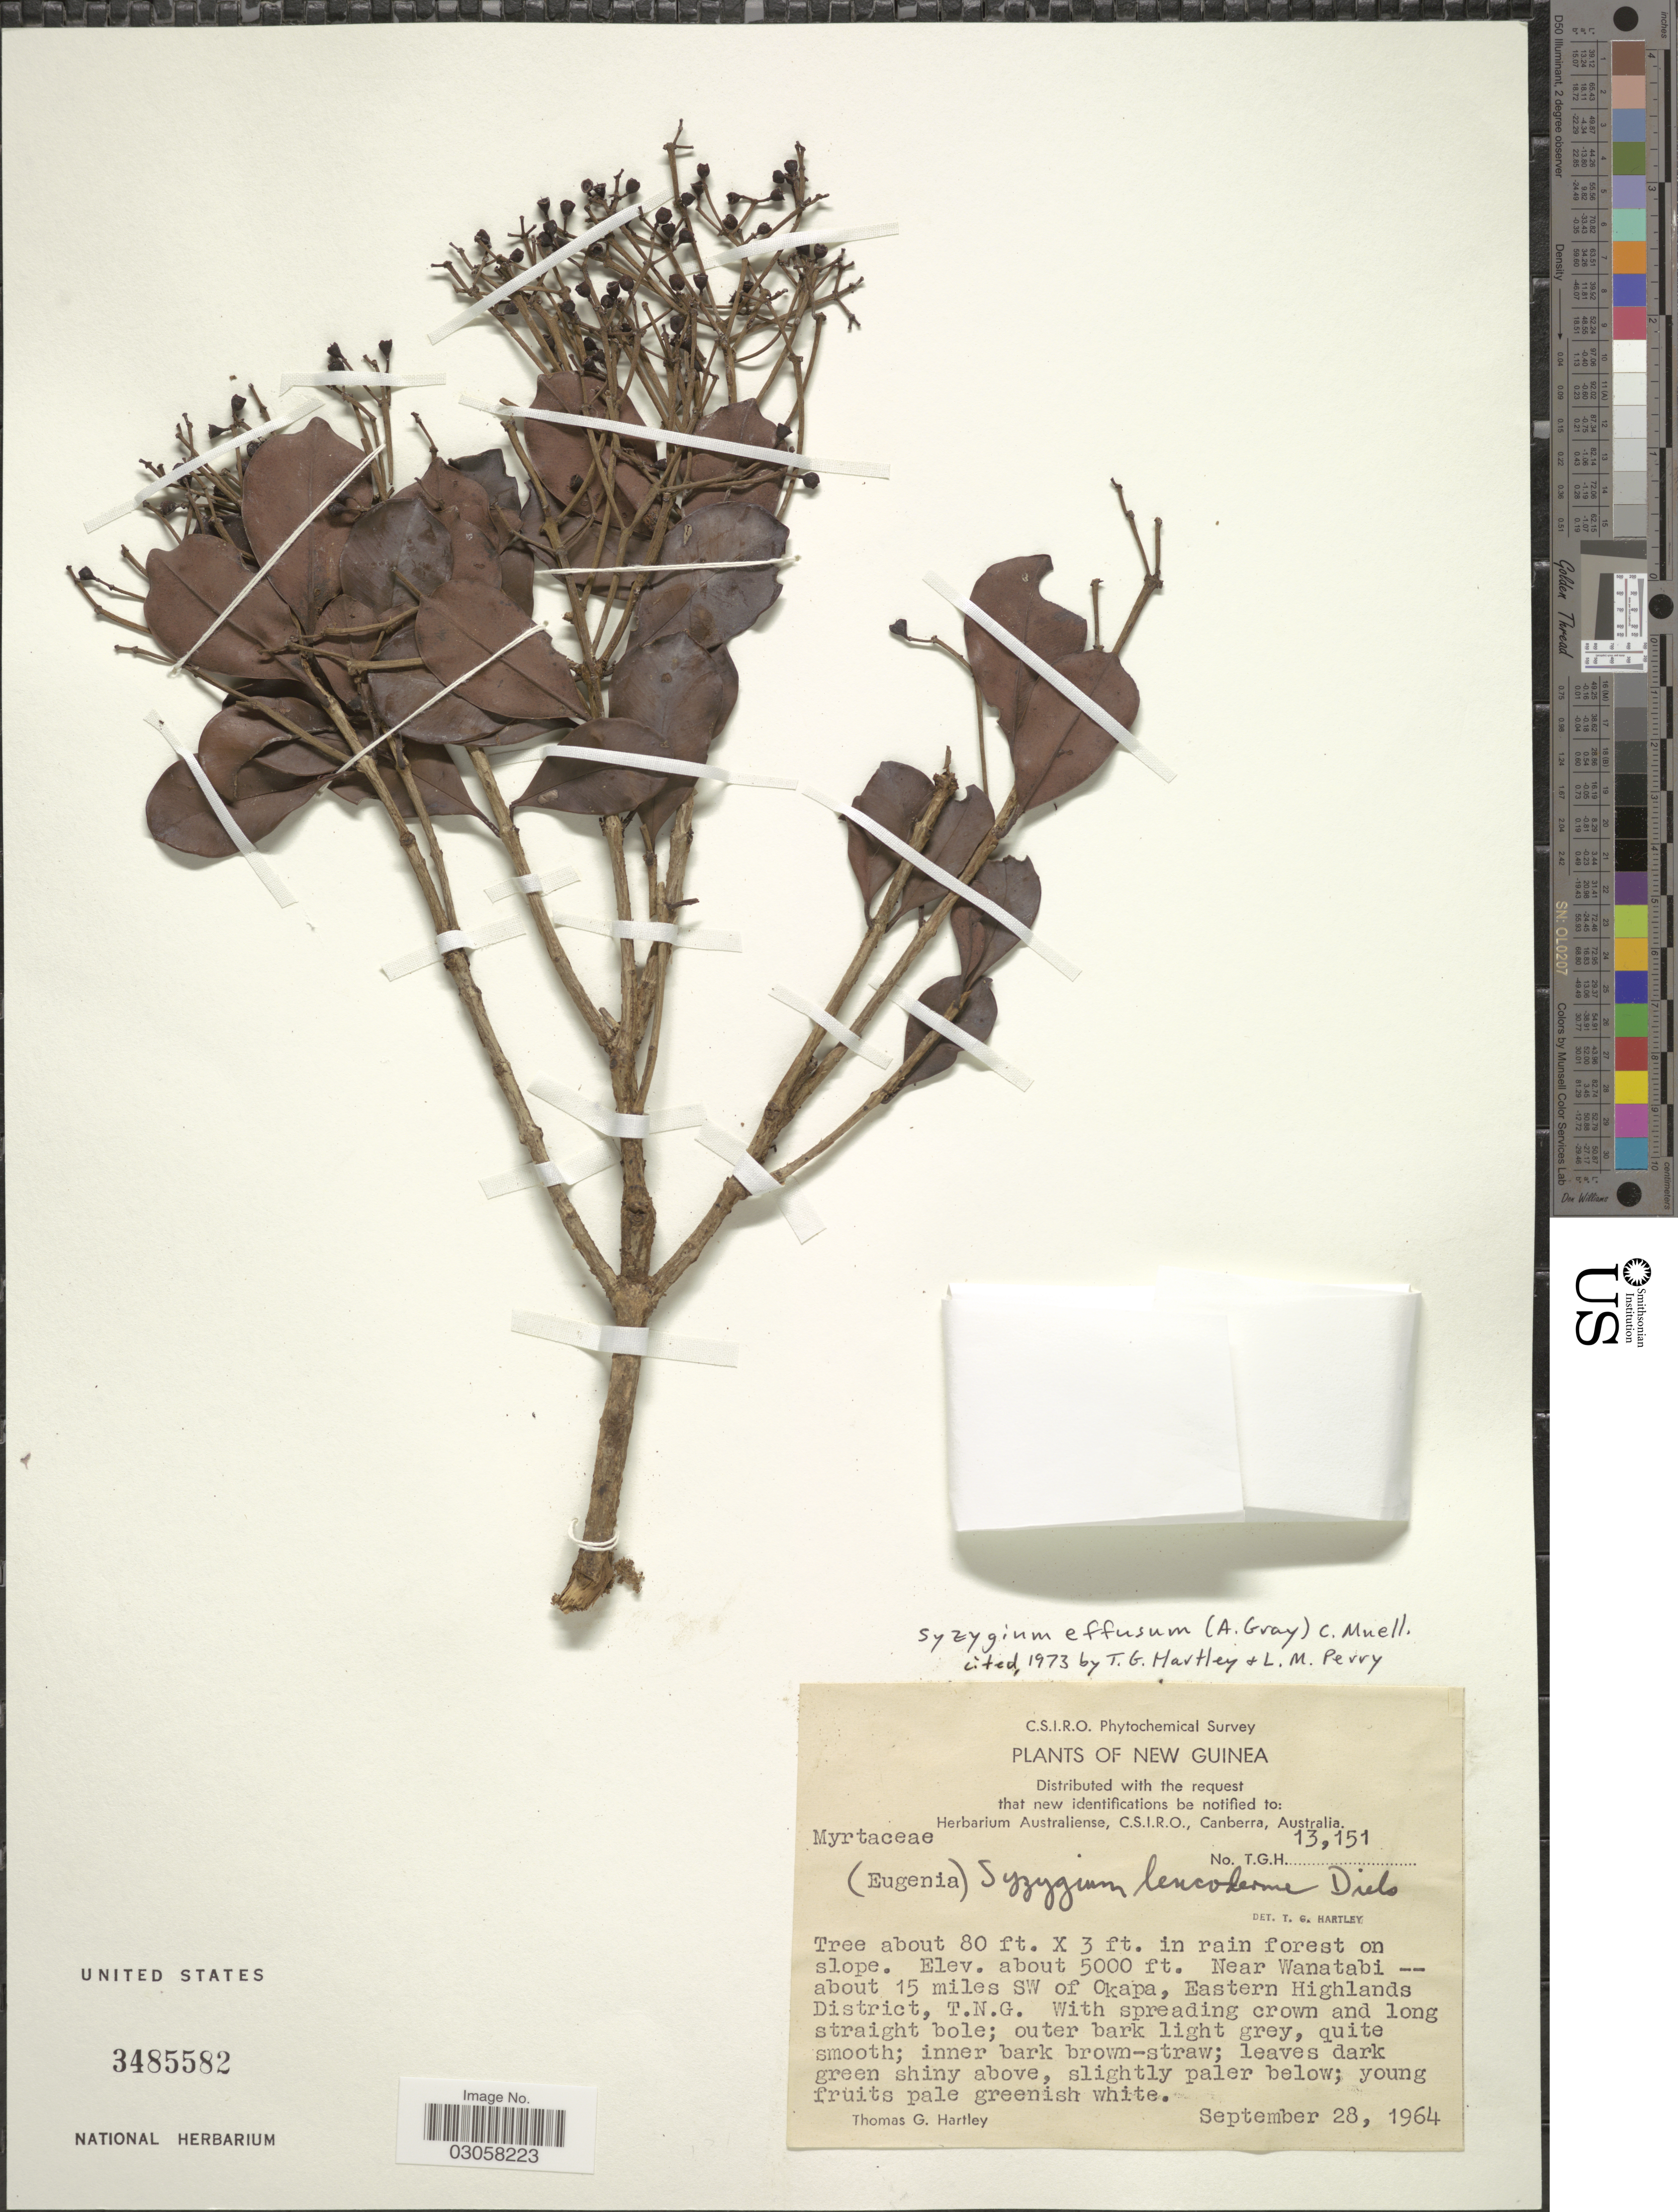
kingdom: Plantae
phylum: Tracheophyta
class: Magnoliopsida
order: Myrtales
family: Myrtaceae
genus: Syzygium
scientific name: Syzygium effusum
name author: (A. Gray) K. Müller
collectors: T. G. Hartley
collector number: T.G.H. 13151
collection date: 1964-09-28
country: Papua New Guinea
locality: New Guinea. Near Wanatabi -- about 15 miles SW of Okapa, Eastern Highlands District, T. N. G.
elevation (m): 1524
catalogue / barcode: US 3485582